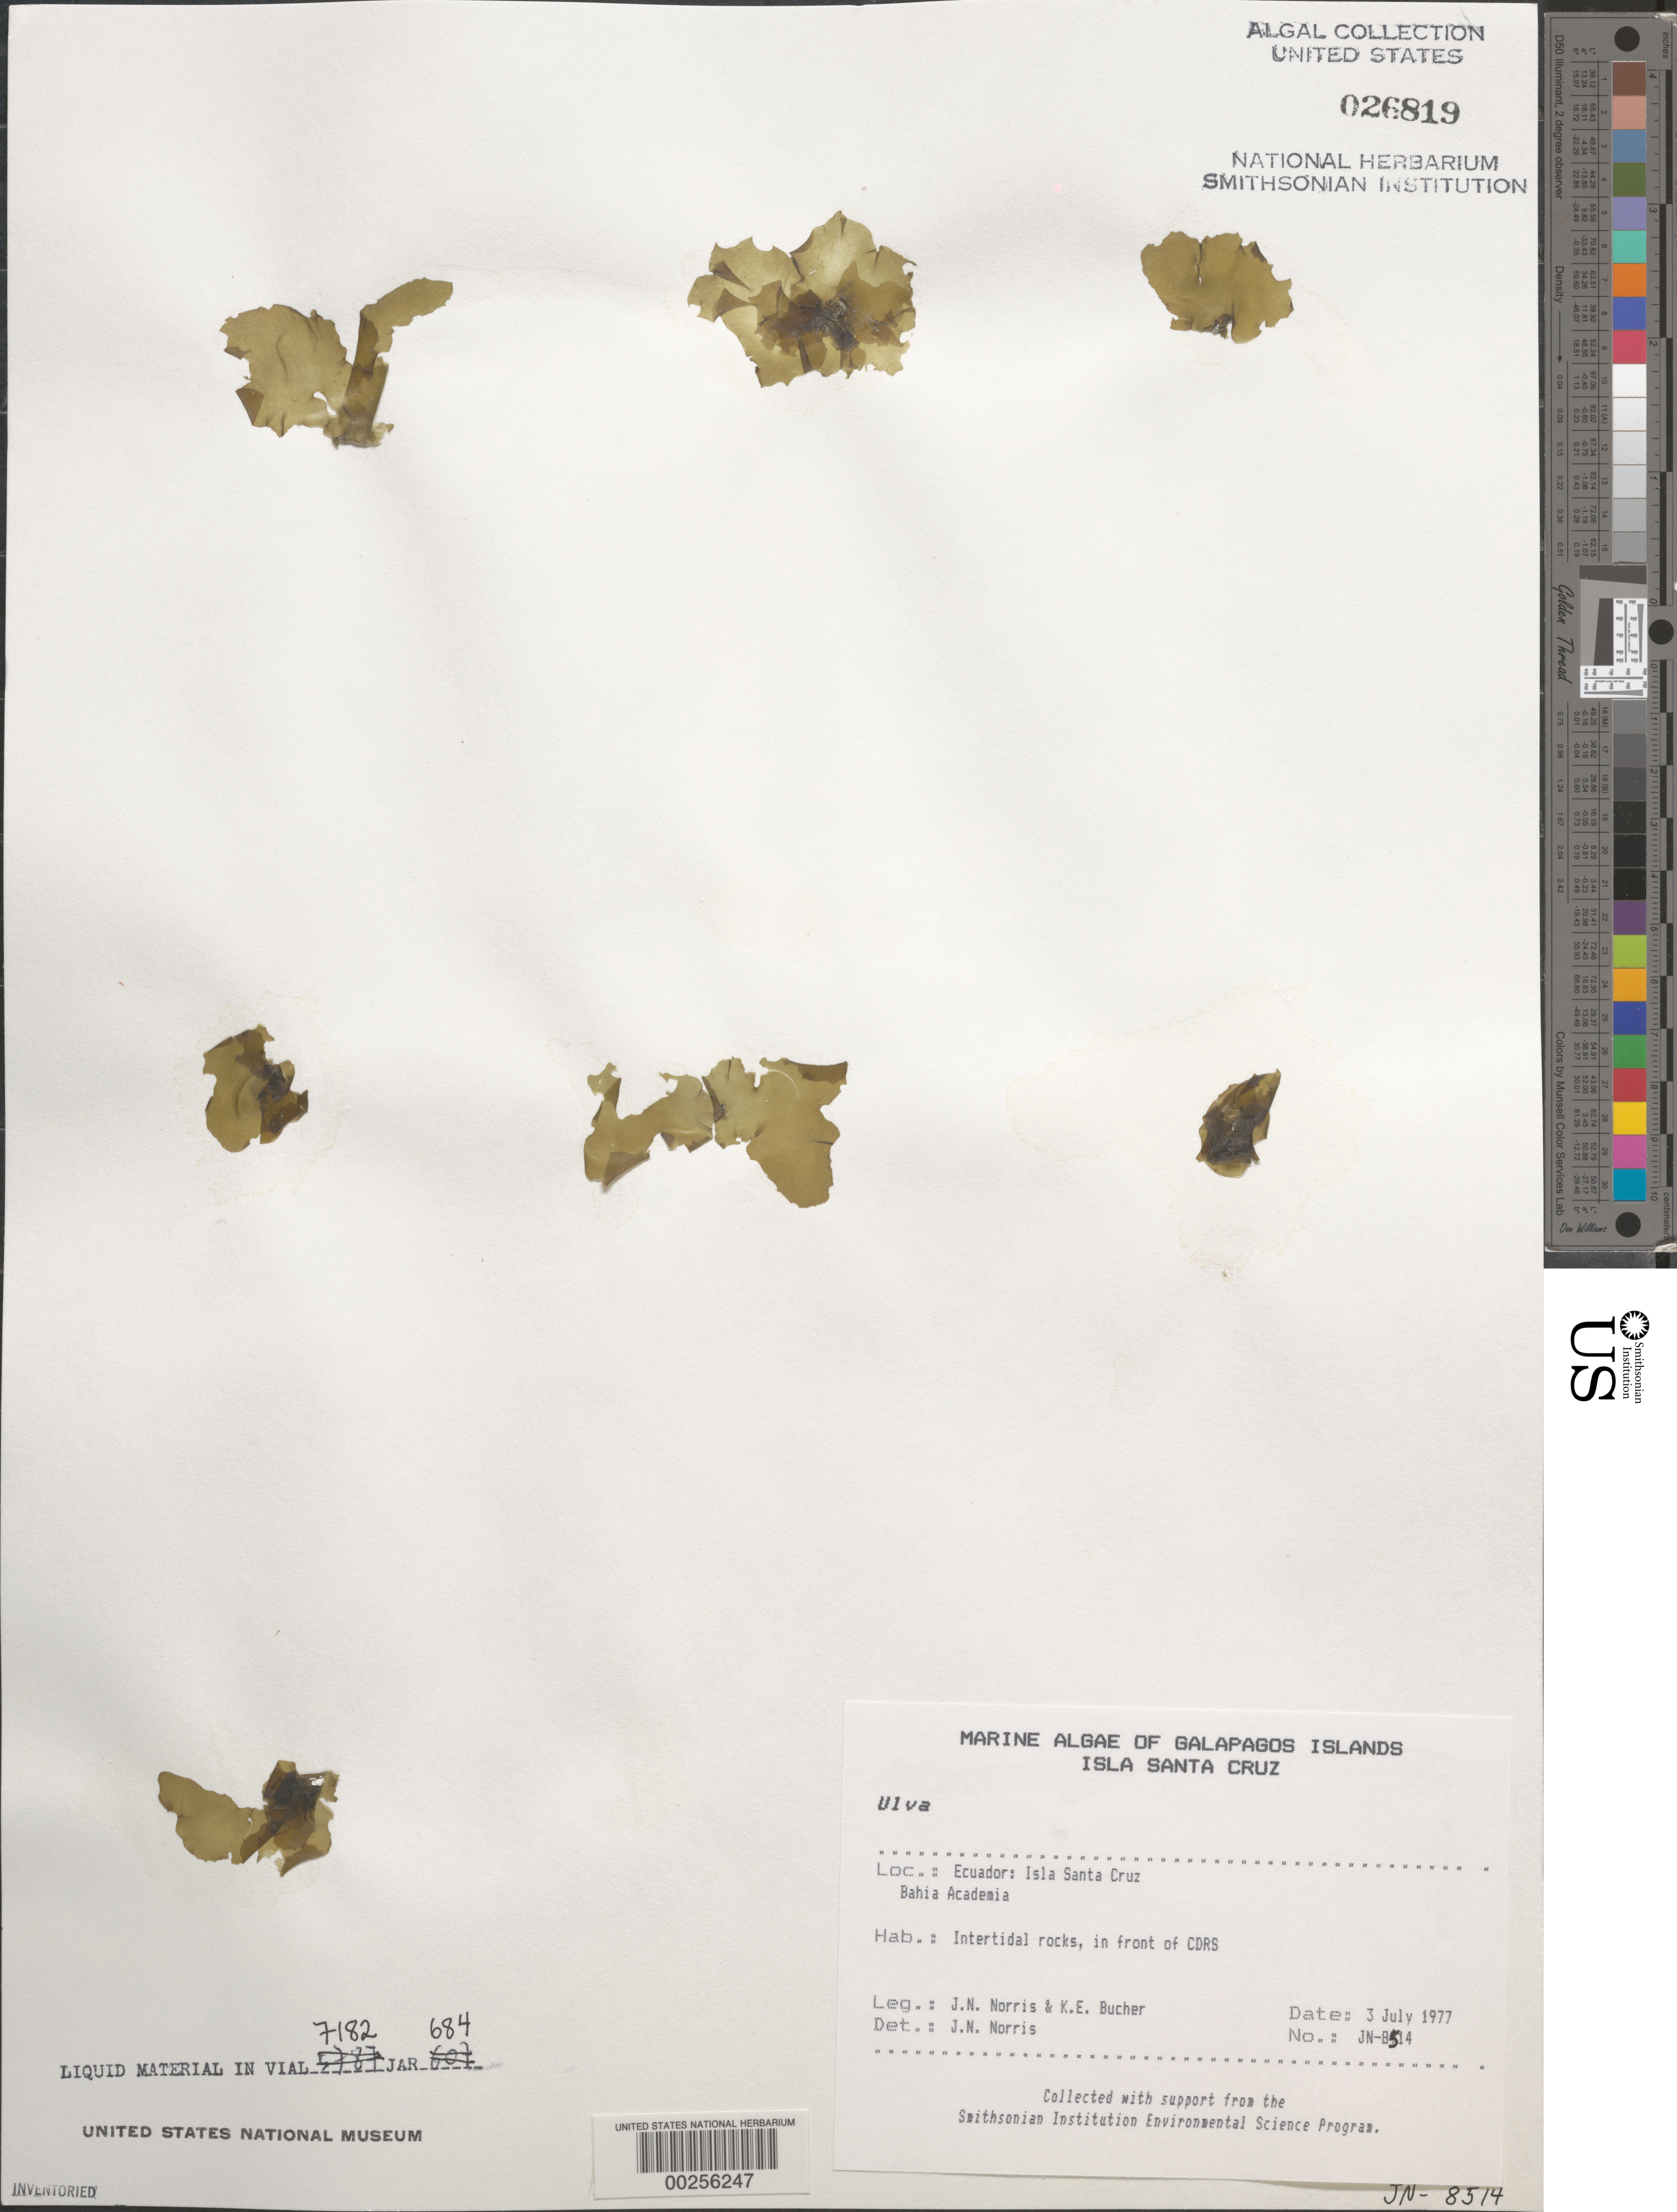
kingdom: Plantae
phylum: Chlorophyta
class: Ulvophyceae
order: Ulvales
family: Ulvaceae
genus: Ulva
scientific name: Ulva sp.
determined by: Norris, James N.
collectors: J. N. Norris & K. E. Bucher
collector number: JN-8514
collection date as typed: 03 Jul 1977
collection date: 1977-07-03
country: Ecuador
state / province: Colón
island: Santa Cruz [Indefatigable, Chaves]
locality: Bahia Academia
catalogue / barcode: US 26819